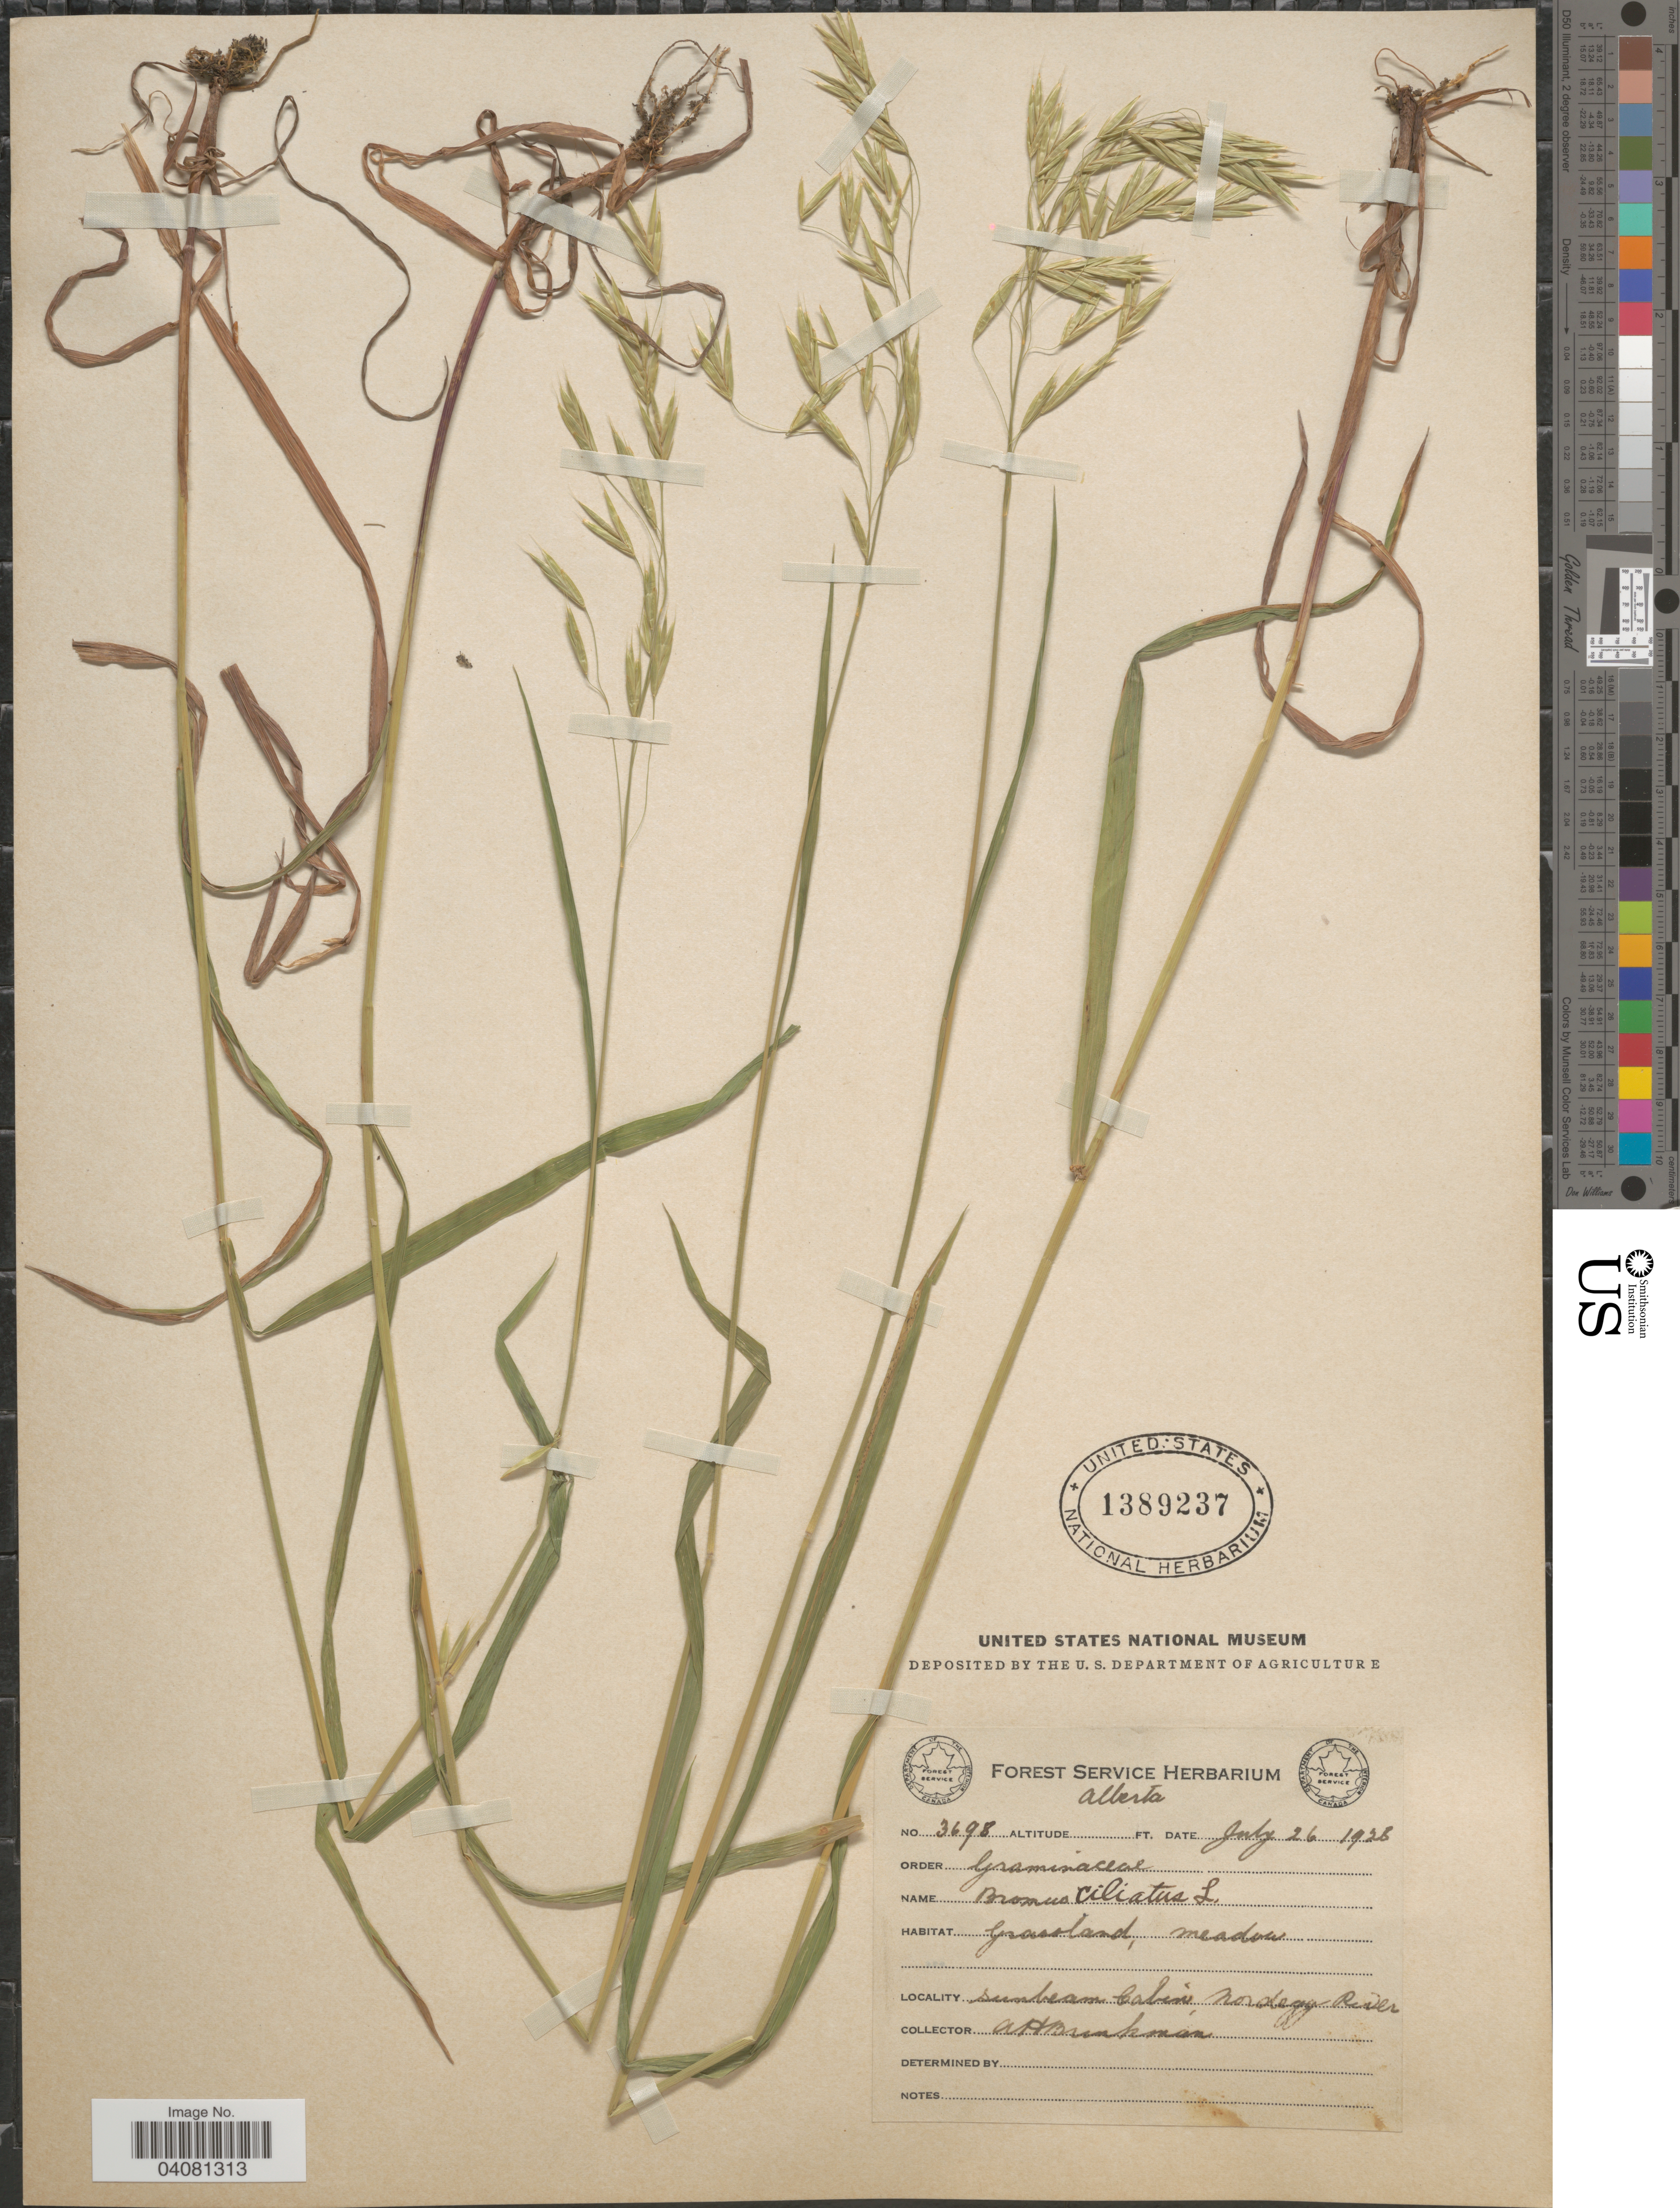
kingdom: Plantae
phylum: Tracheophyta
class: Liliopsida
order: Poales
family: Poaceae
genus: Bromus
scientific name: Bromus ciliatus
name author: L.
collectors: A. Brinkman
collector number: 3698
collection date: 1928-07-26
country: Canada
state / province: Alberta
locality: Sunbeam Cabin, Nordegg River.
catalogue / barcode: US 1389237